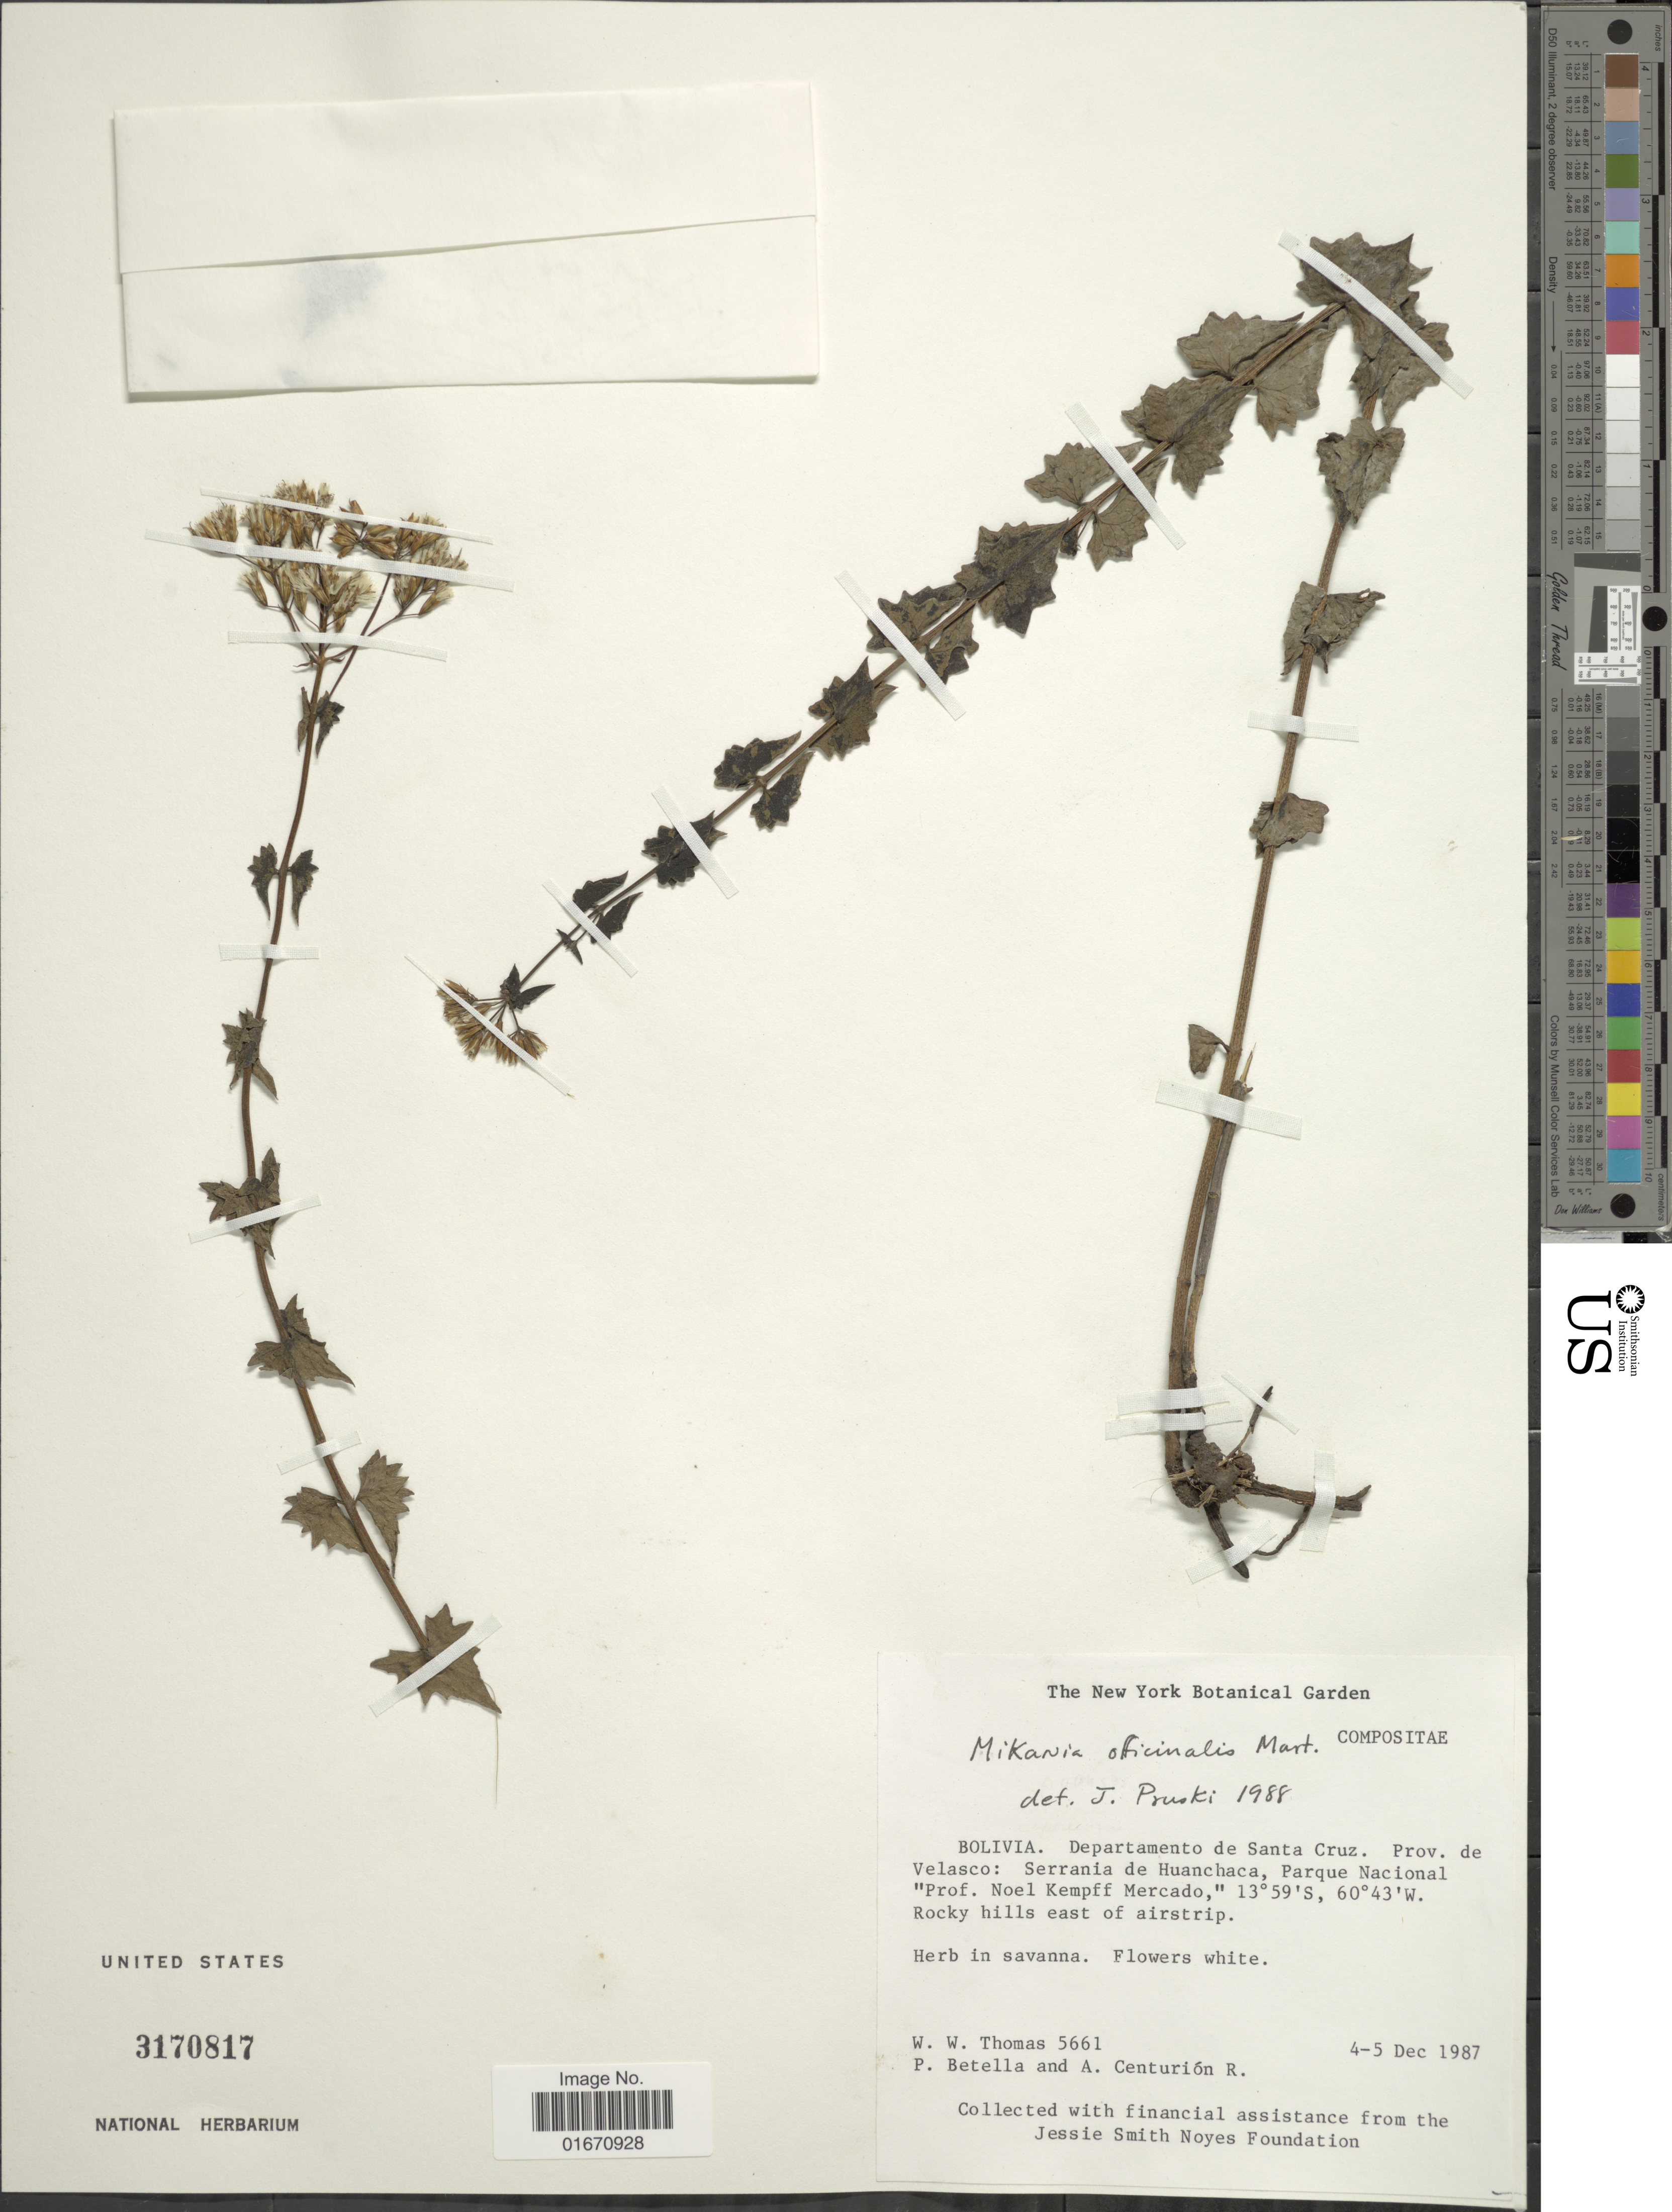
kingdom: Plantae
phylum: Tracheophyta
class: Magnoliopsida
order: Asterales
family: Asteraceae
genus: Mikania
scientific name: Mikania officinalis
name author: Mart.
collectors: W. W. Thomas, P. Betella & A. Centurión R.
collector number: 5661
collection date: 1987-12-04/1987-12-05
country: Bolivia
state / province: Santa Cruz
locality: Prov. de Velasco, Serrania de Huanchaca, Parque Nacional Prof. Noel Kempff Mercado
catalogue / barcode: US 3170817